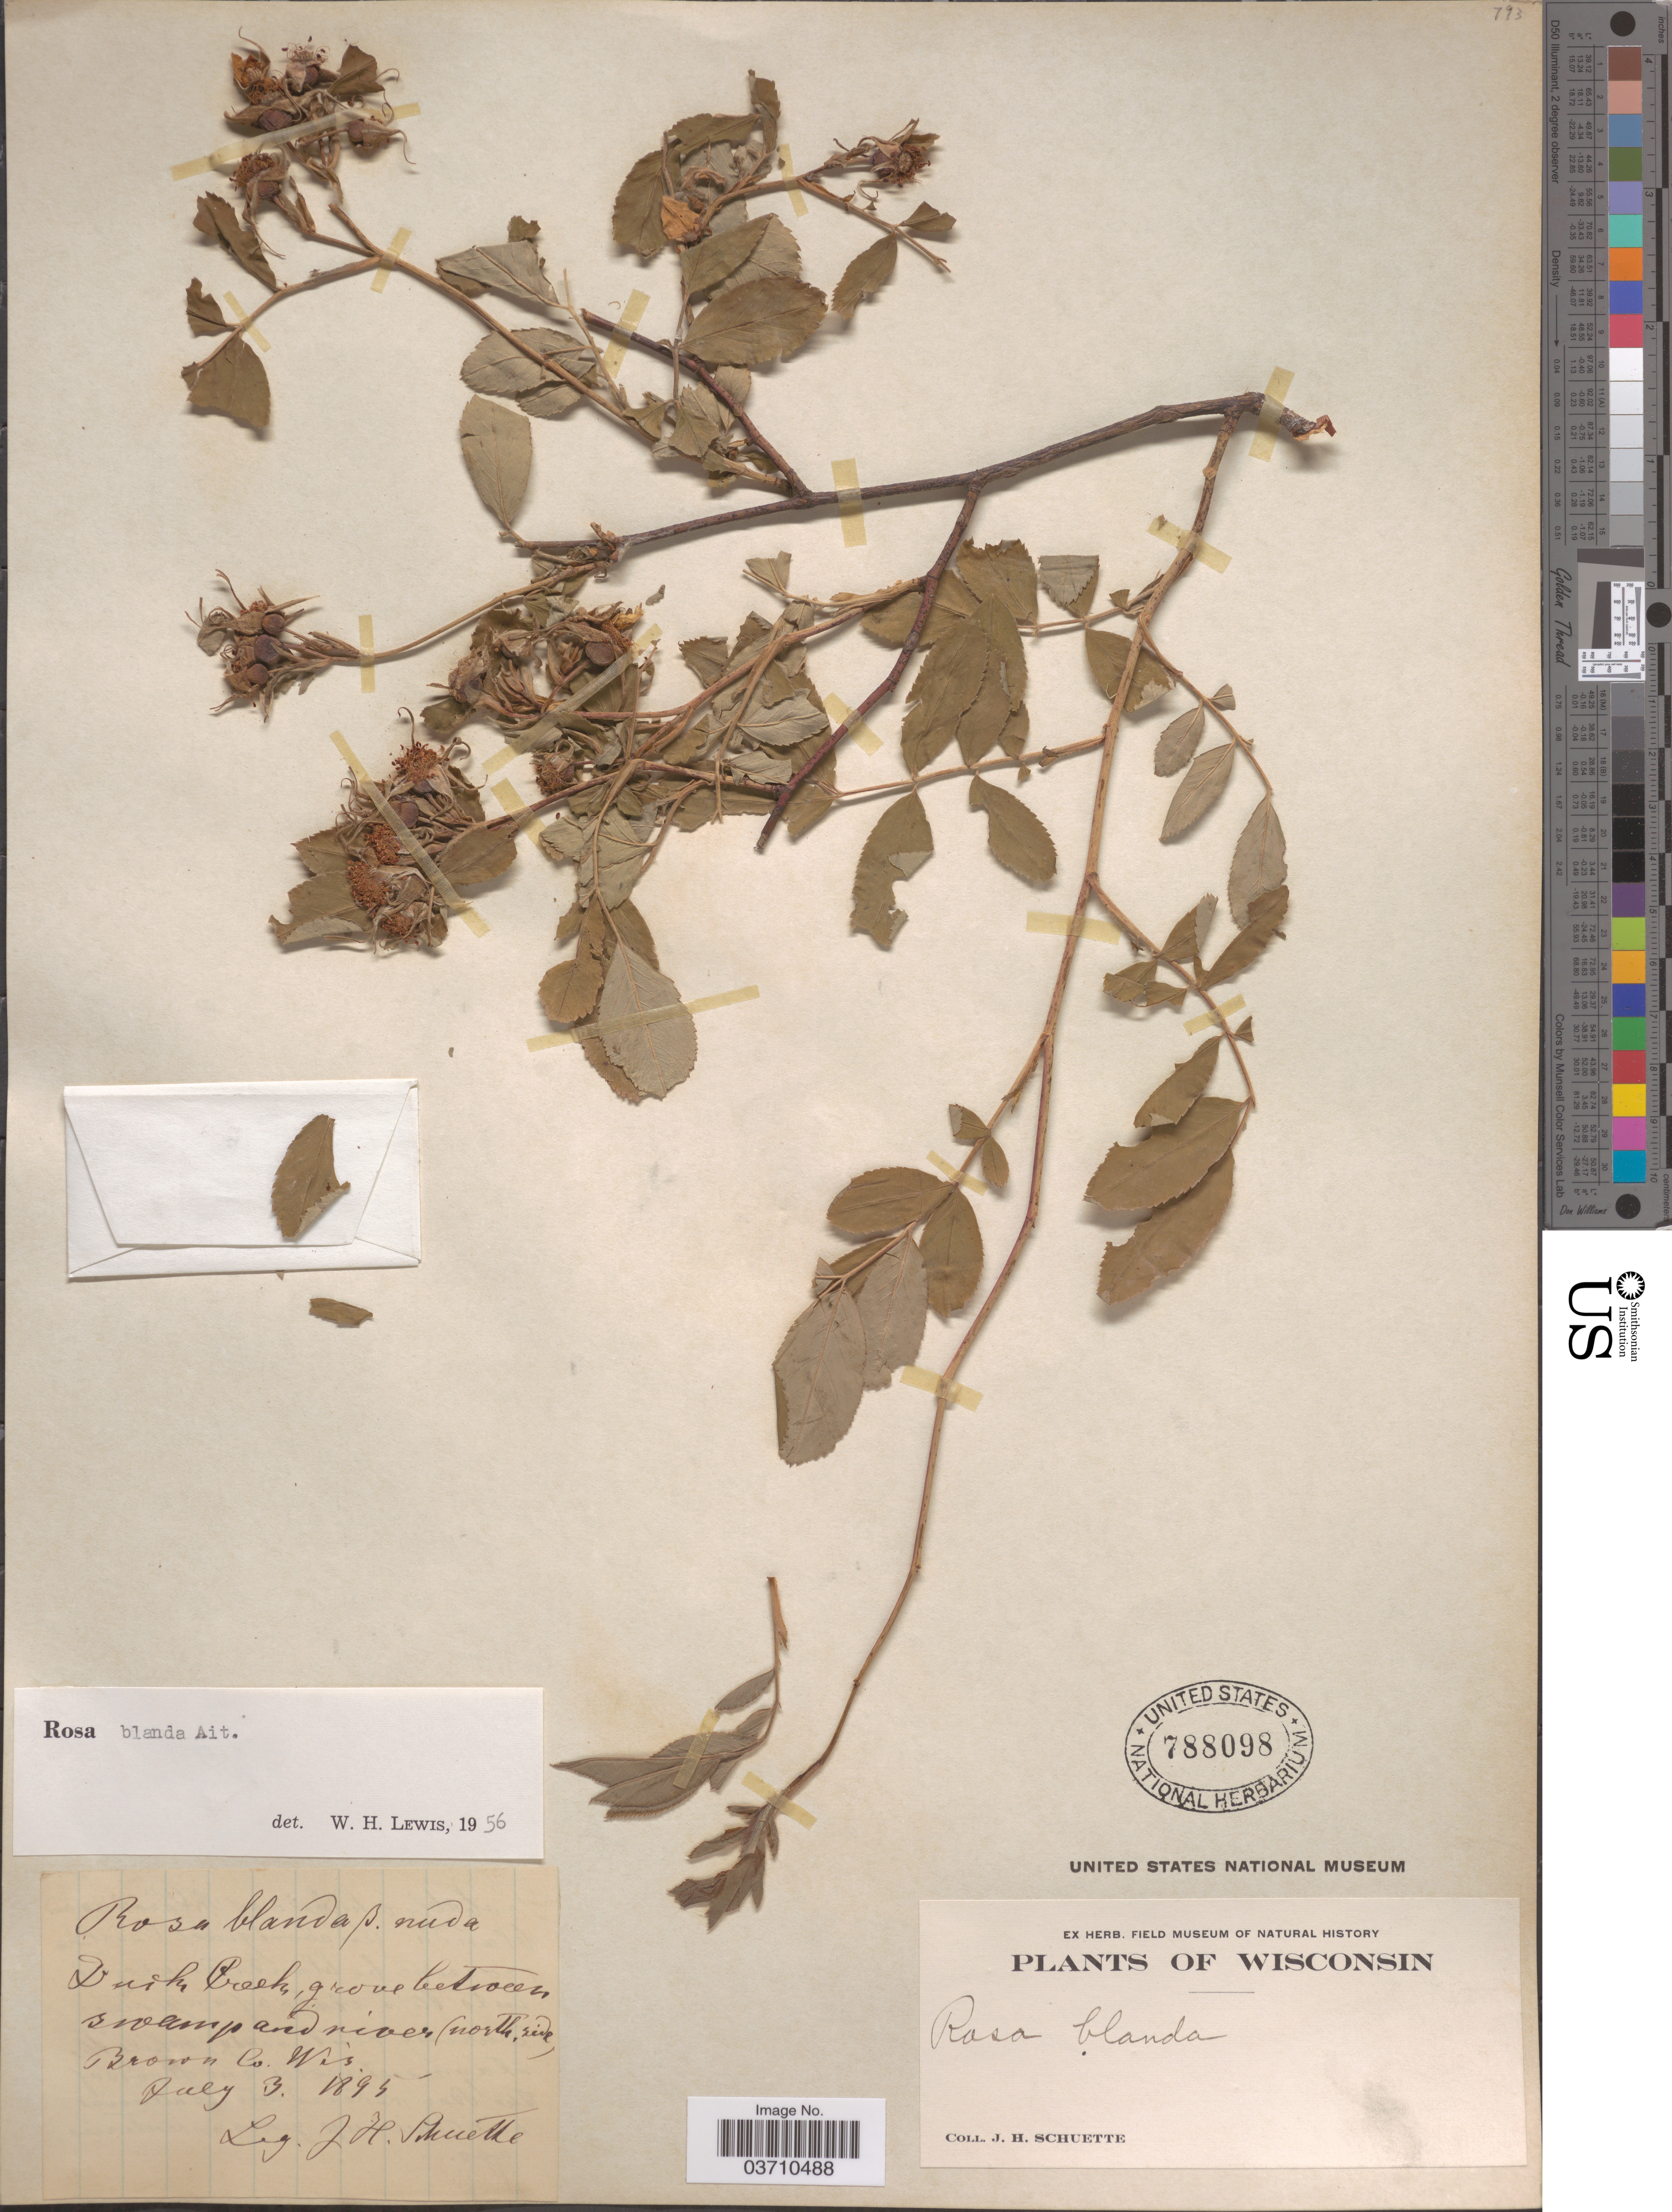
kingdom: Plantae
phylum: Tracheophyta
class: Magnoliopsida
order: Rosales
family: Rosaceae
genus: Rosa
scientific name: Rosa blanda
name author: Aiton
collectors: J. H. Schuette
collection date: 1895-07-03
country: United States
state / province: Wisconsin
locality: Duck Creek, grove between swamp and river (north side), Brown Co.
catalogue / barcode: US 788098